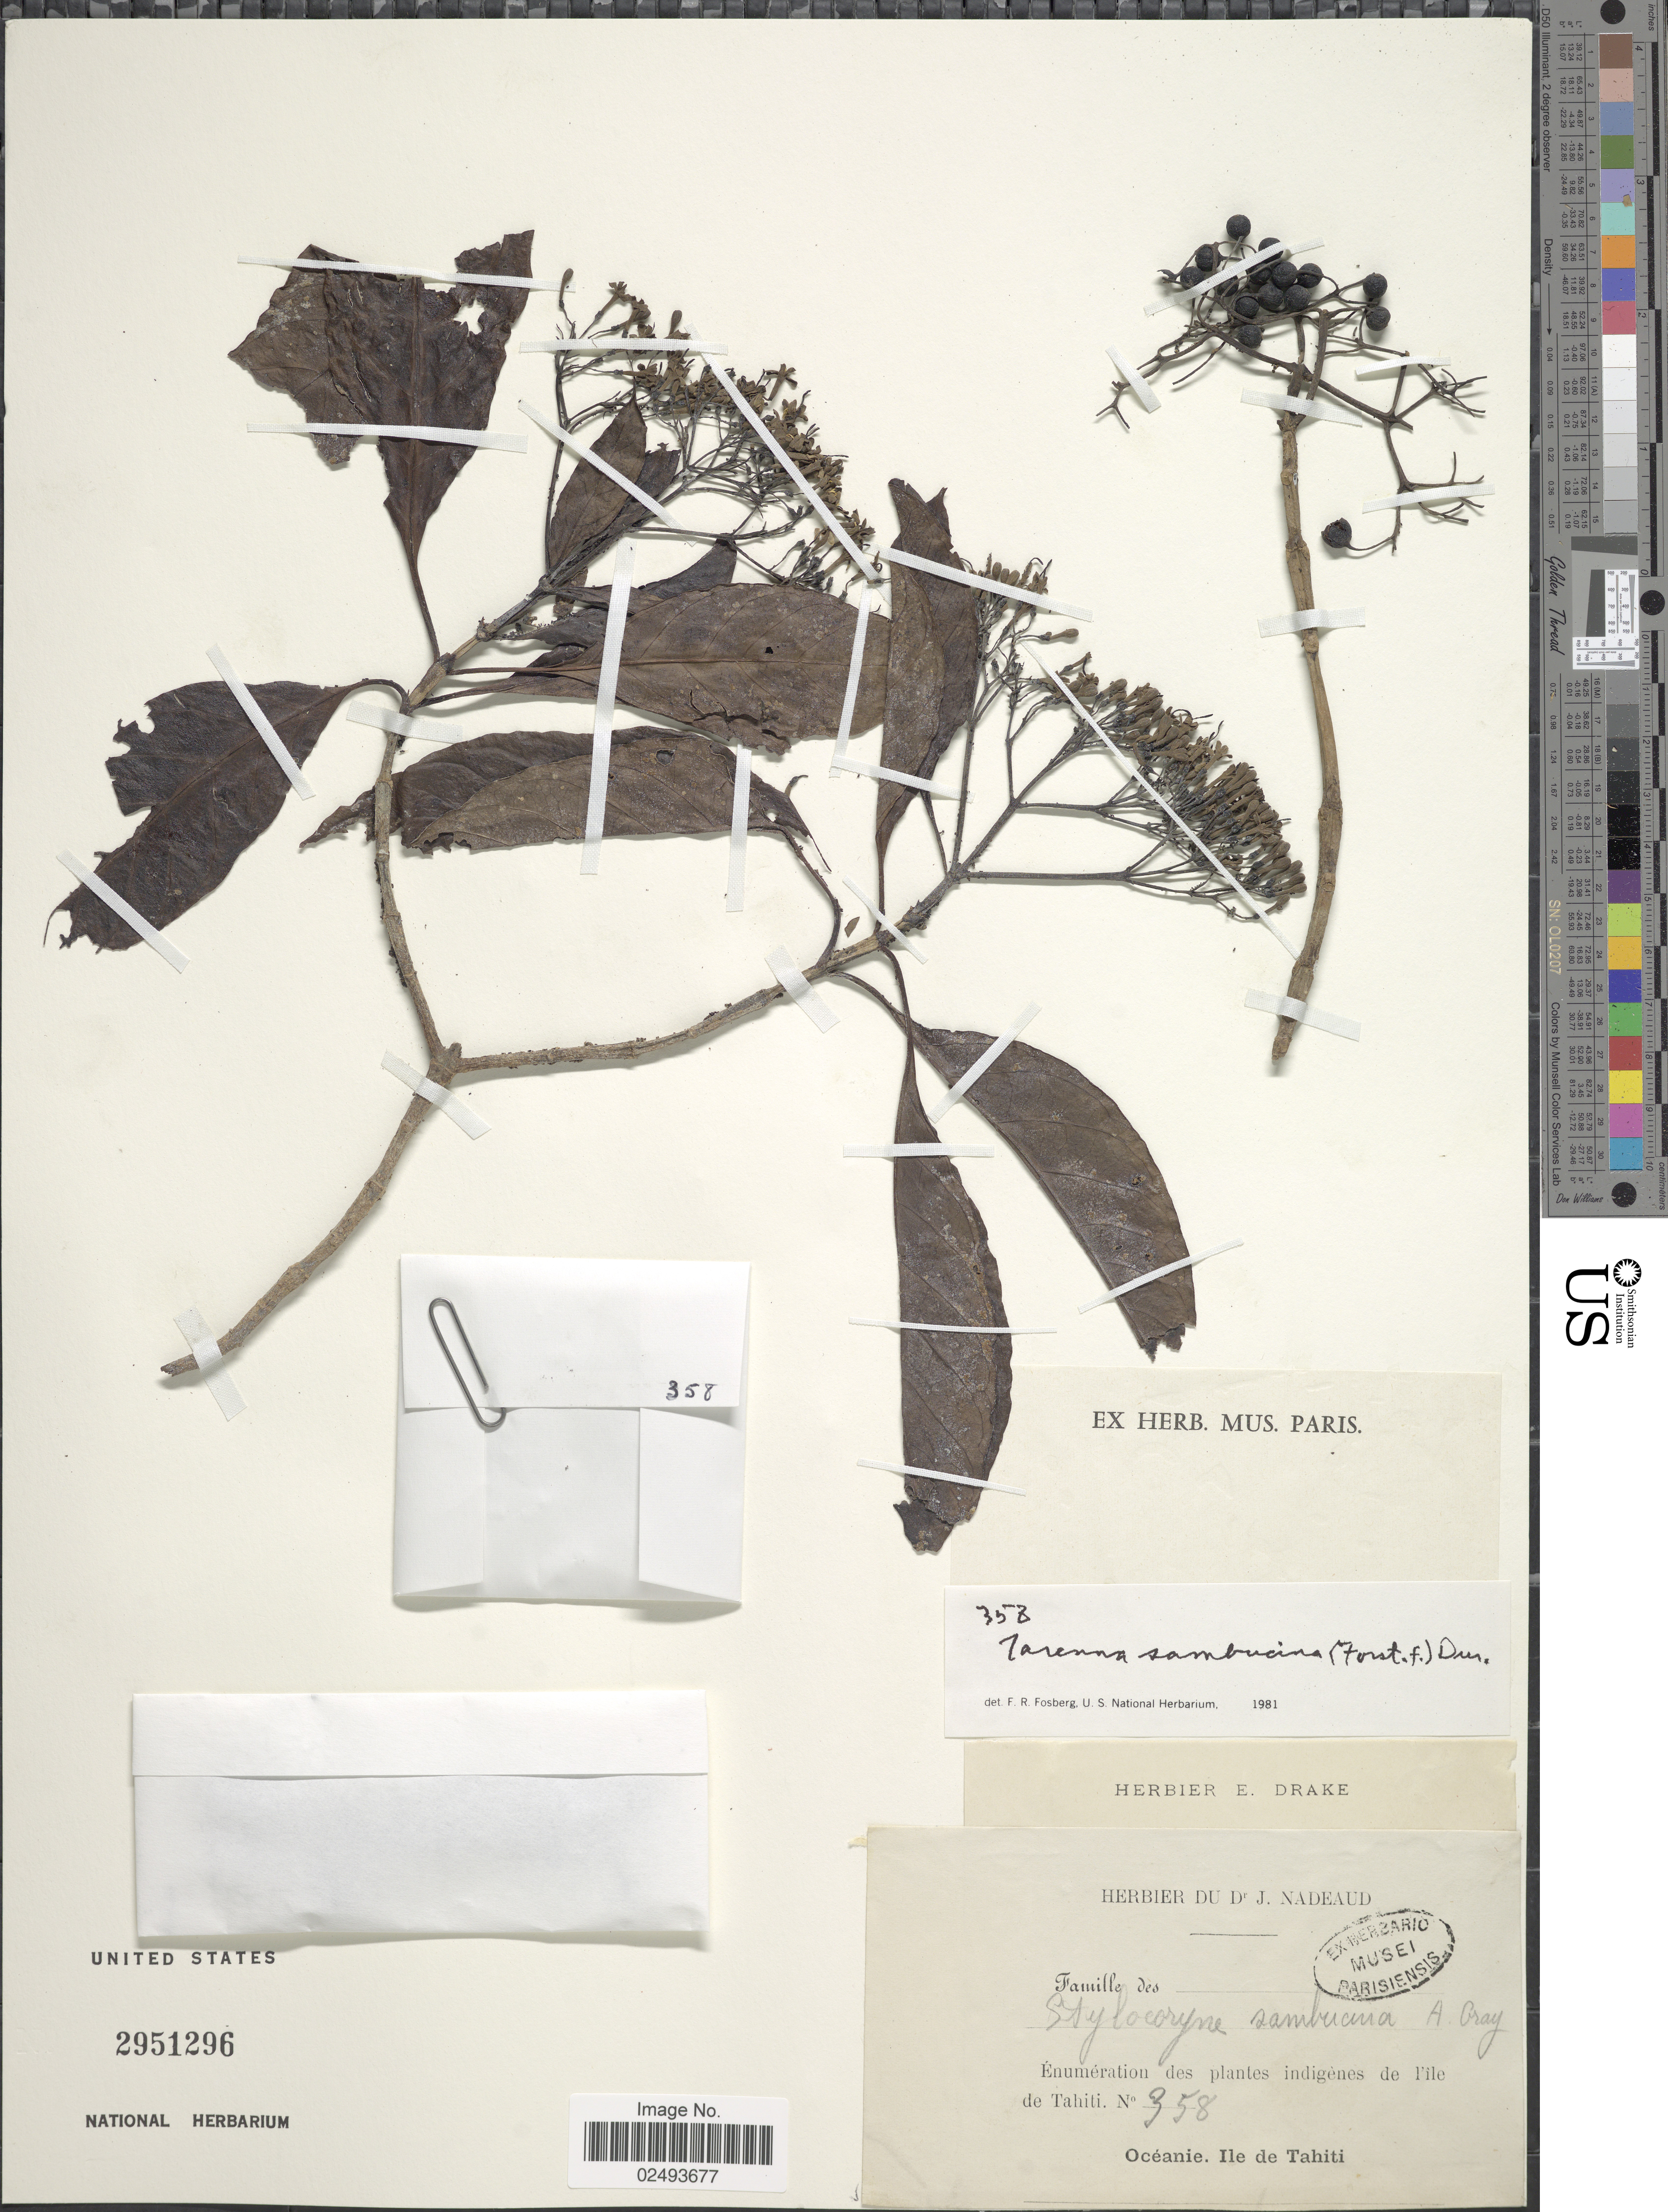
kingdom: Plantae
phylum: Tracheophyta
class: Magnoliopsida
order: Gentianales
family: Rubiaceae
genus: Tarenna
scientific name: Tarenna sambucina var. tahitensis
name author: (Valeton) Fosberg & Sachet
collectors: Ex herb. Dr. J. Nadeaud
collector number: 358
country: French Polynesia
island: Tahiti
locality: Enumeration des plantes indigenes de I'le de Tahiti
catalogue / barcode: US 2951296